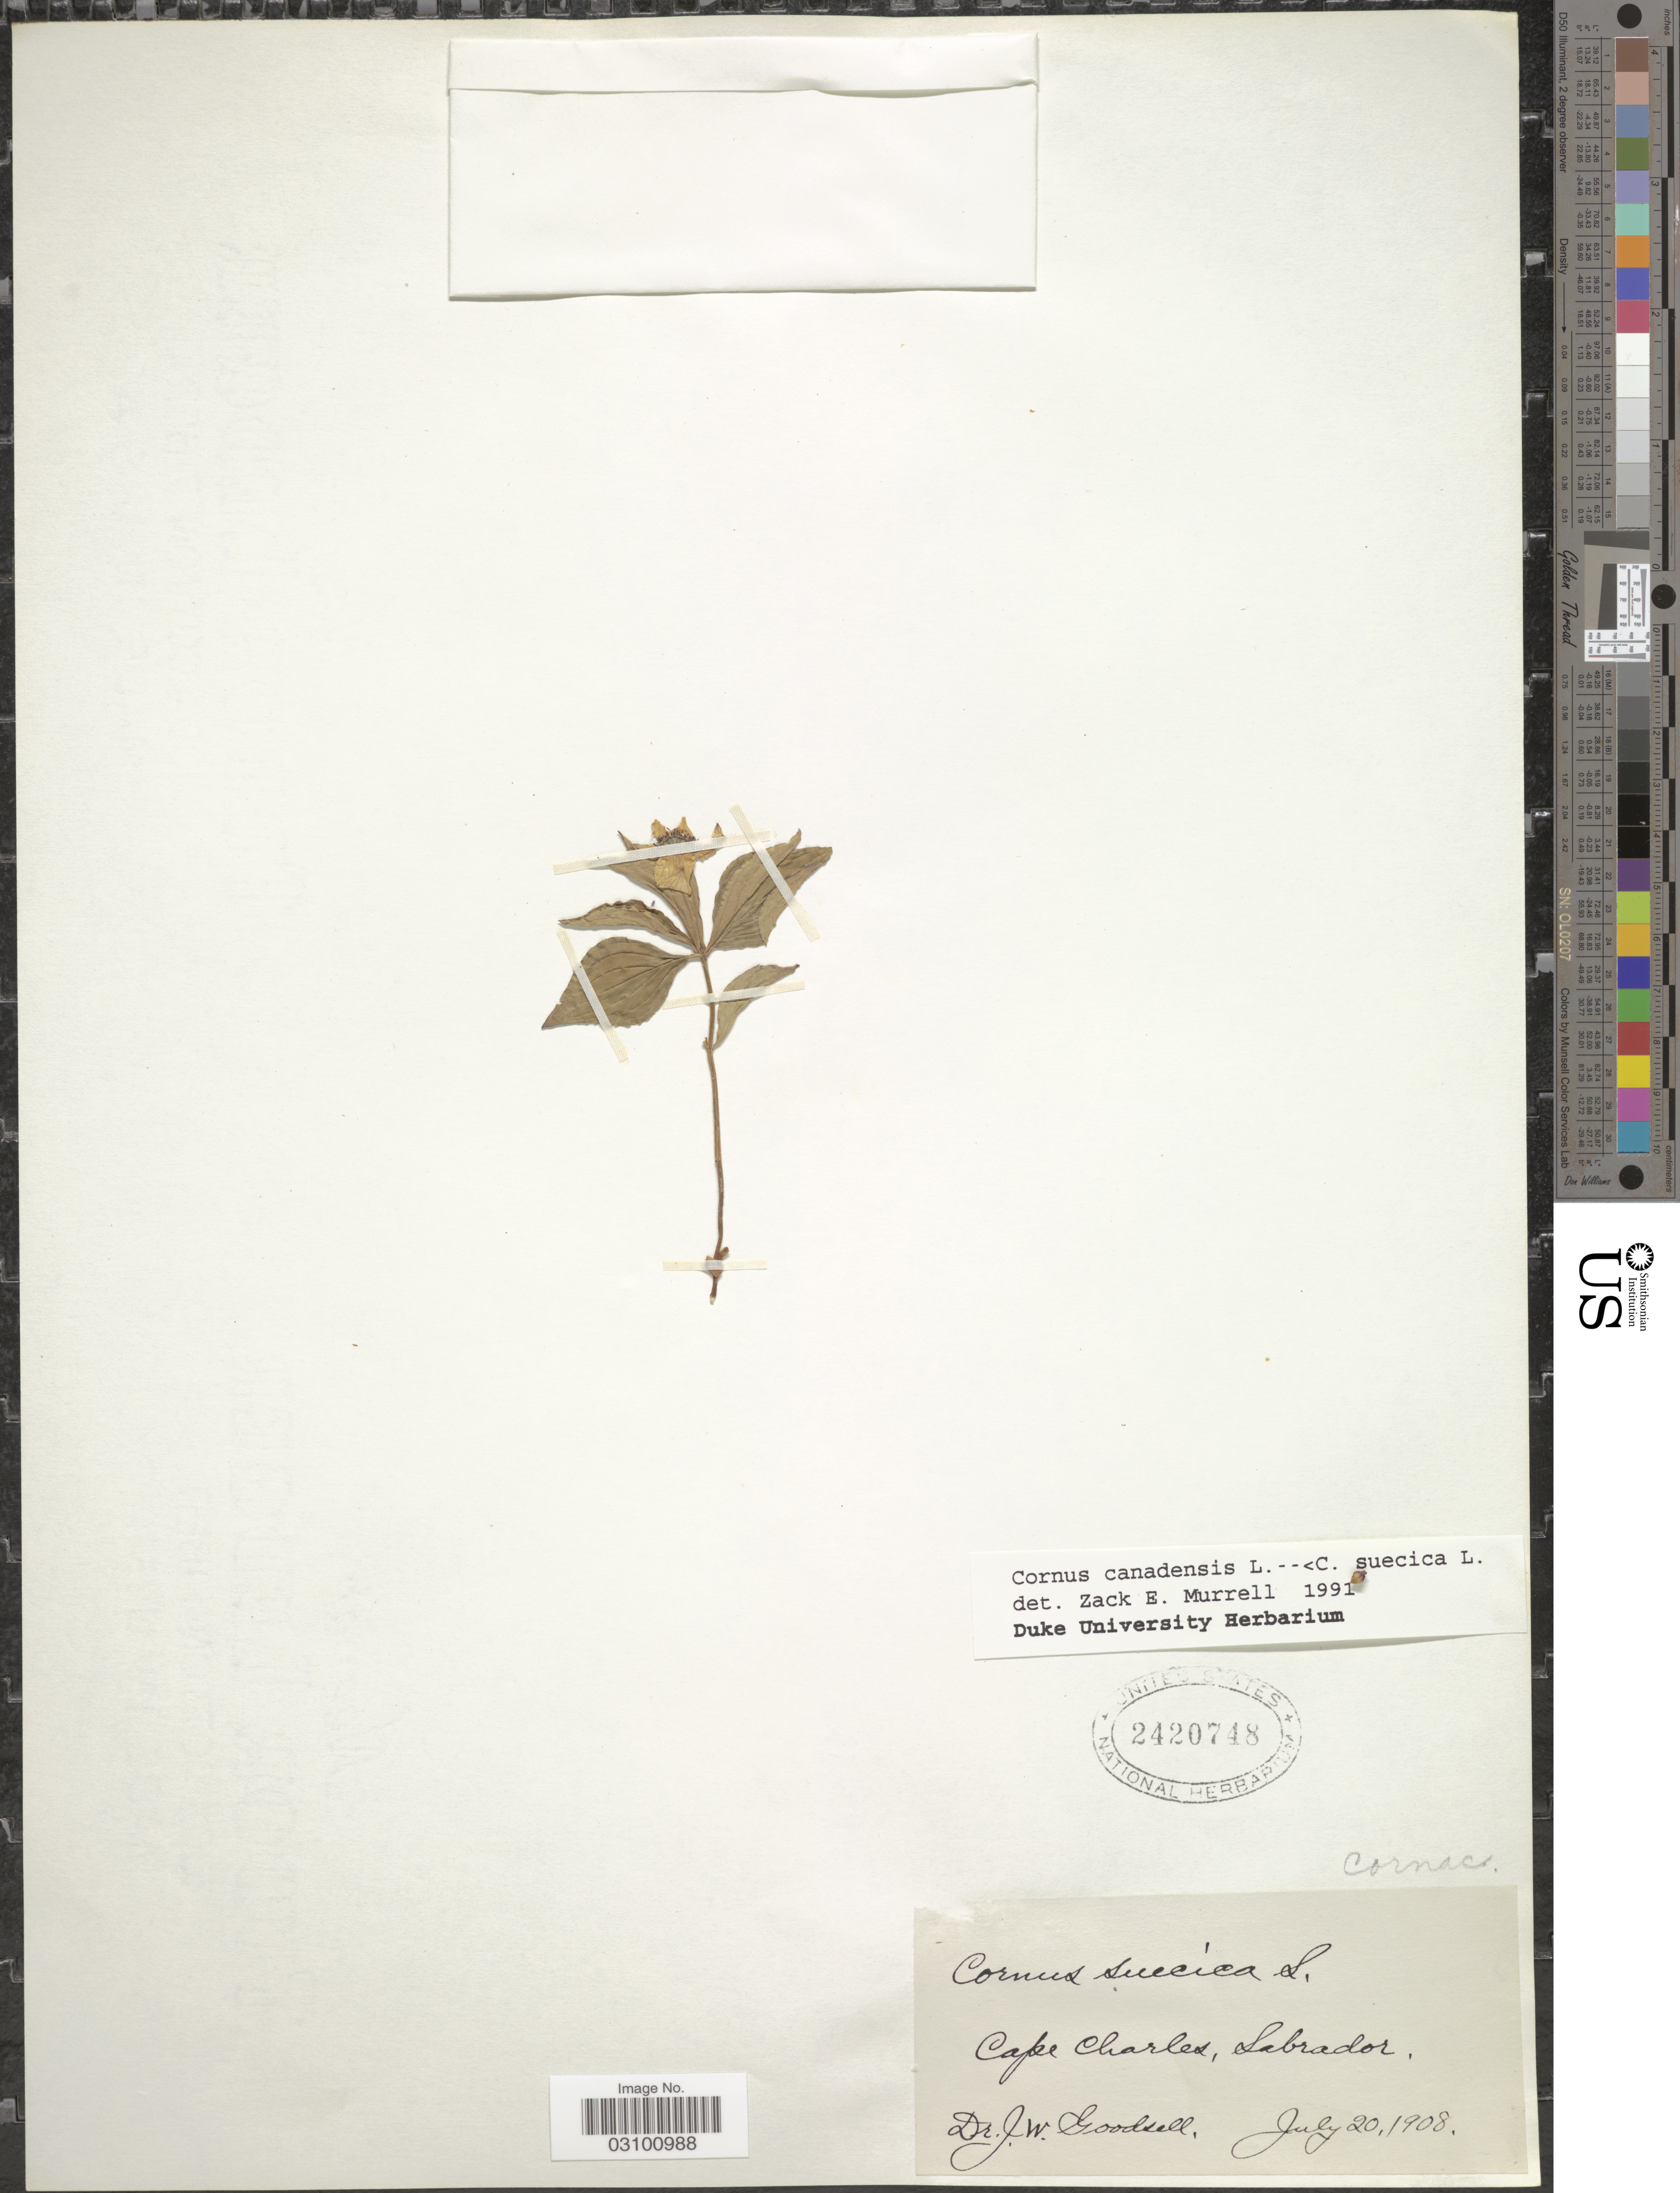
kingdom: Plantae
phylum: Tracheophyta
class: Magnoliopsida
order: Cornales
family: Cornaceae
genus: Cornus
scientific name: Cornus suecica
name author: L.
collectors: J. Goodsell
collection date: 1908-07-20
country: Canada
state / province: Newfoundland and Labrador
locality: Cape Charles, Labrador.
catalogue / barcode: US 2420748